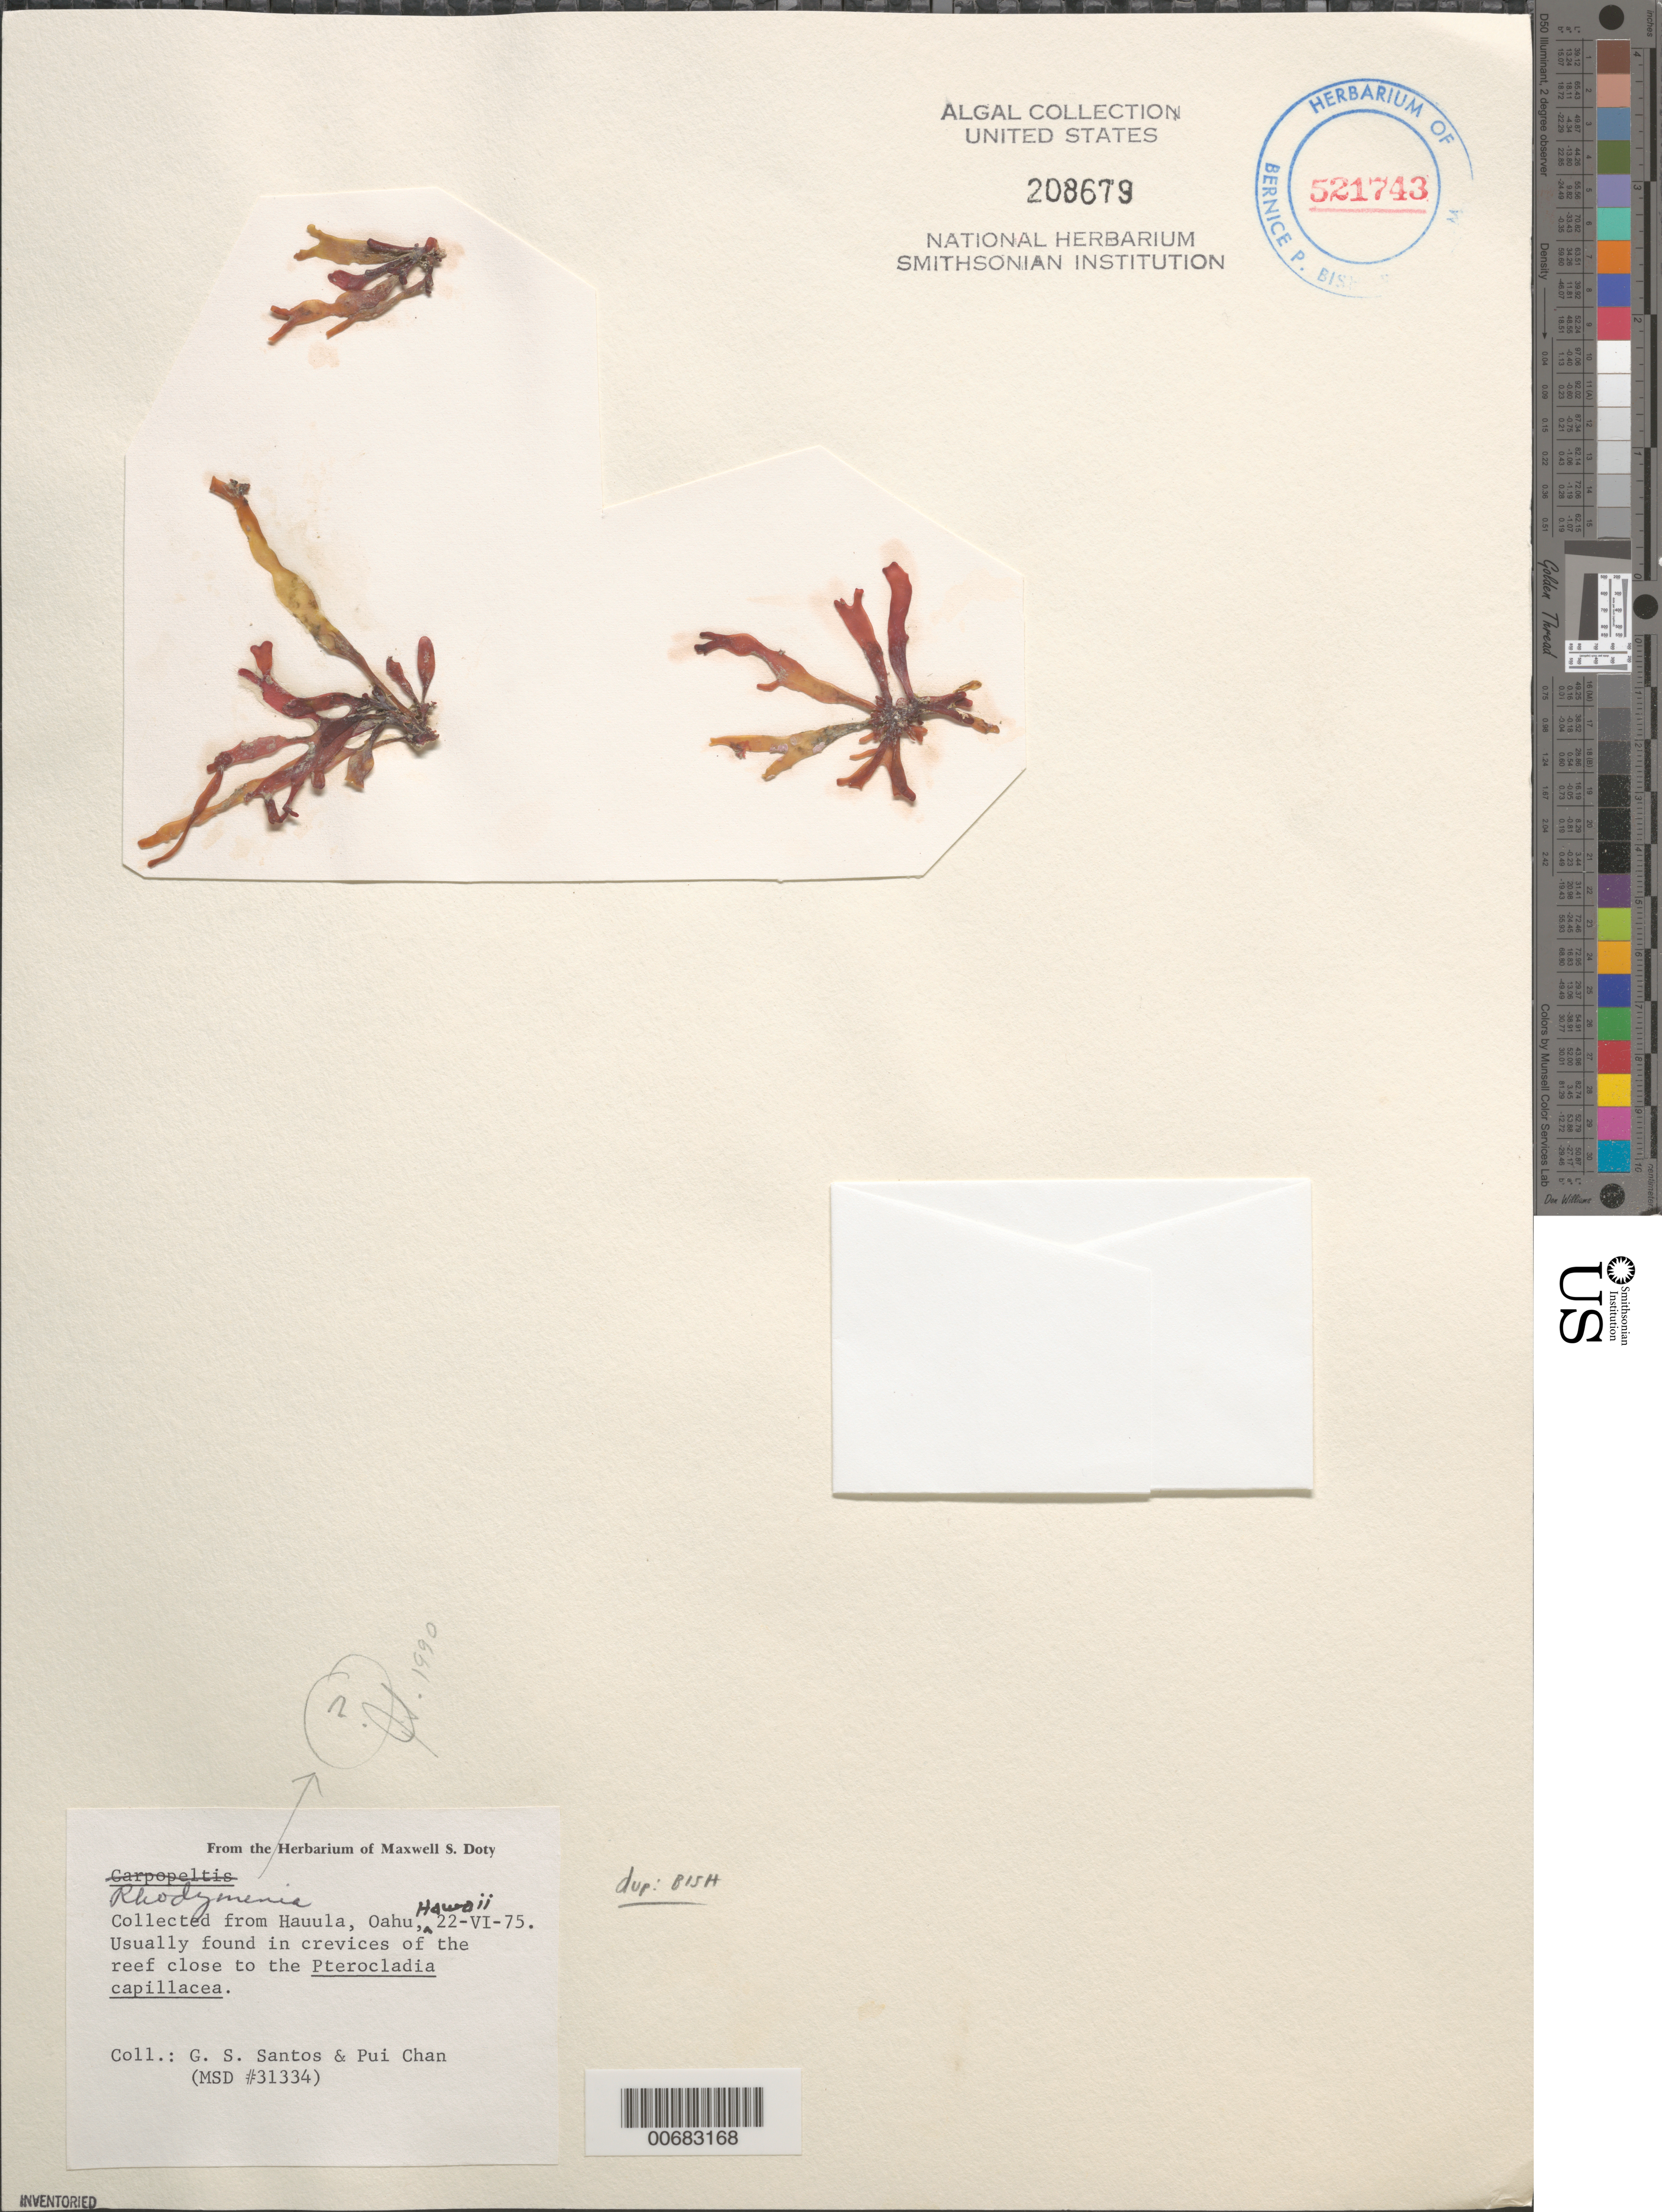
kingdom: Plantae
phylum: Rhodophyta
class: Florideophyceae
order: Rhodymeniales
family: Rhodymeniaceae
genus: Rhodymenia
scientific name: Rhodymenia sp.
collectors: G. Santos & P. Chan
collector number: MSD 31334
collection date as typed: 22 Jun 1975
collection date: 1975-06-22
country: United States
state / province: Hawaii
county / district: Honolulu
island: Oahu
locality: Hauula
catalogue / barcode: US 208679